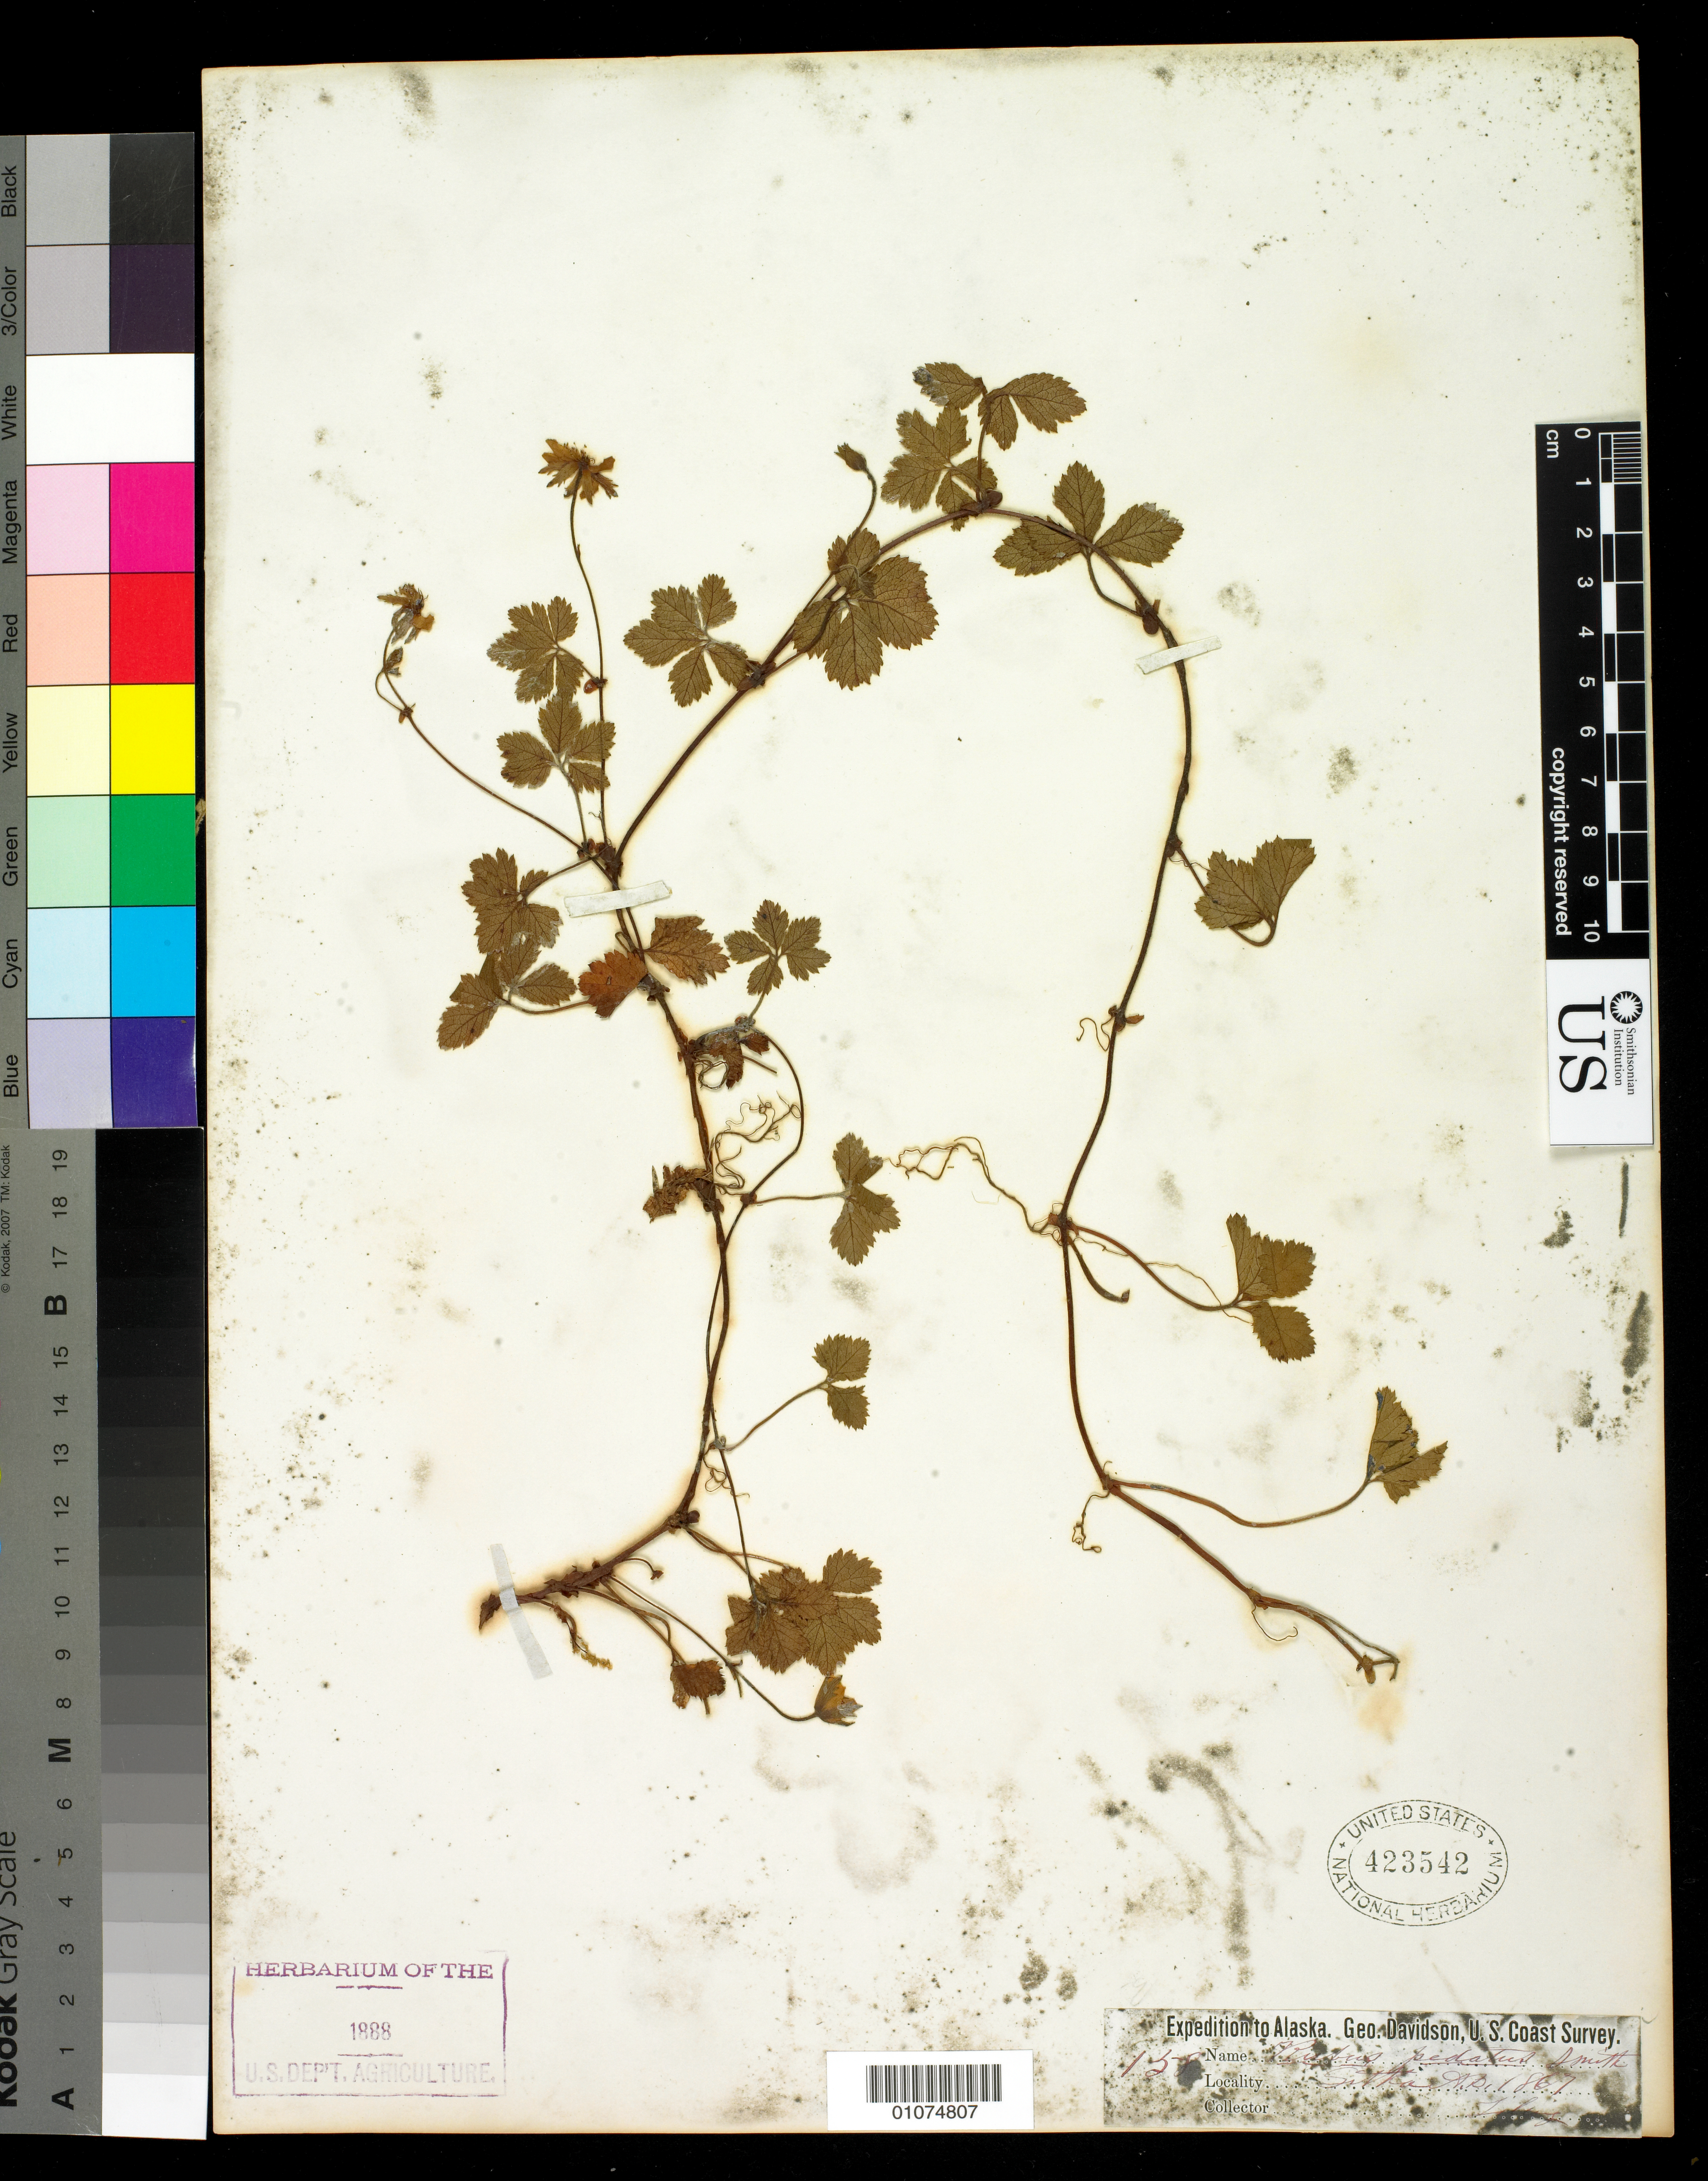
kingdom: Plantae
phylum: Tracheophyta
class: Magnoliopsida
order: Rosales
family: Rosaceae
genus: Rubus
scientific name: Rubus pedatus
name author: Sm.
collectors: V. Zeleny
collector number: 158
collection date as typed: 1867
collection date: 1867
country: United States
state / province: Alaska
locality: Sitka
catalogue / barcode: US 423542